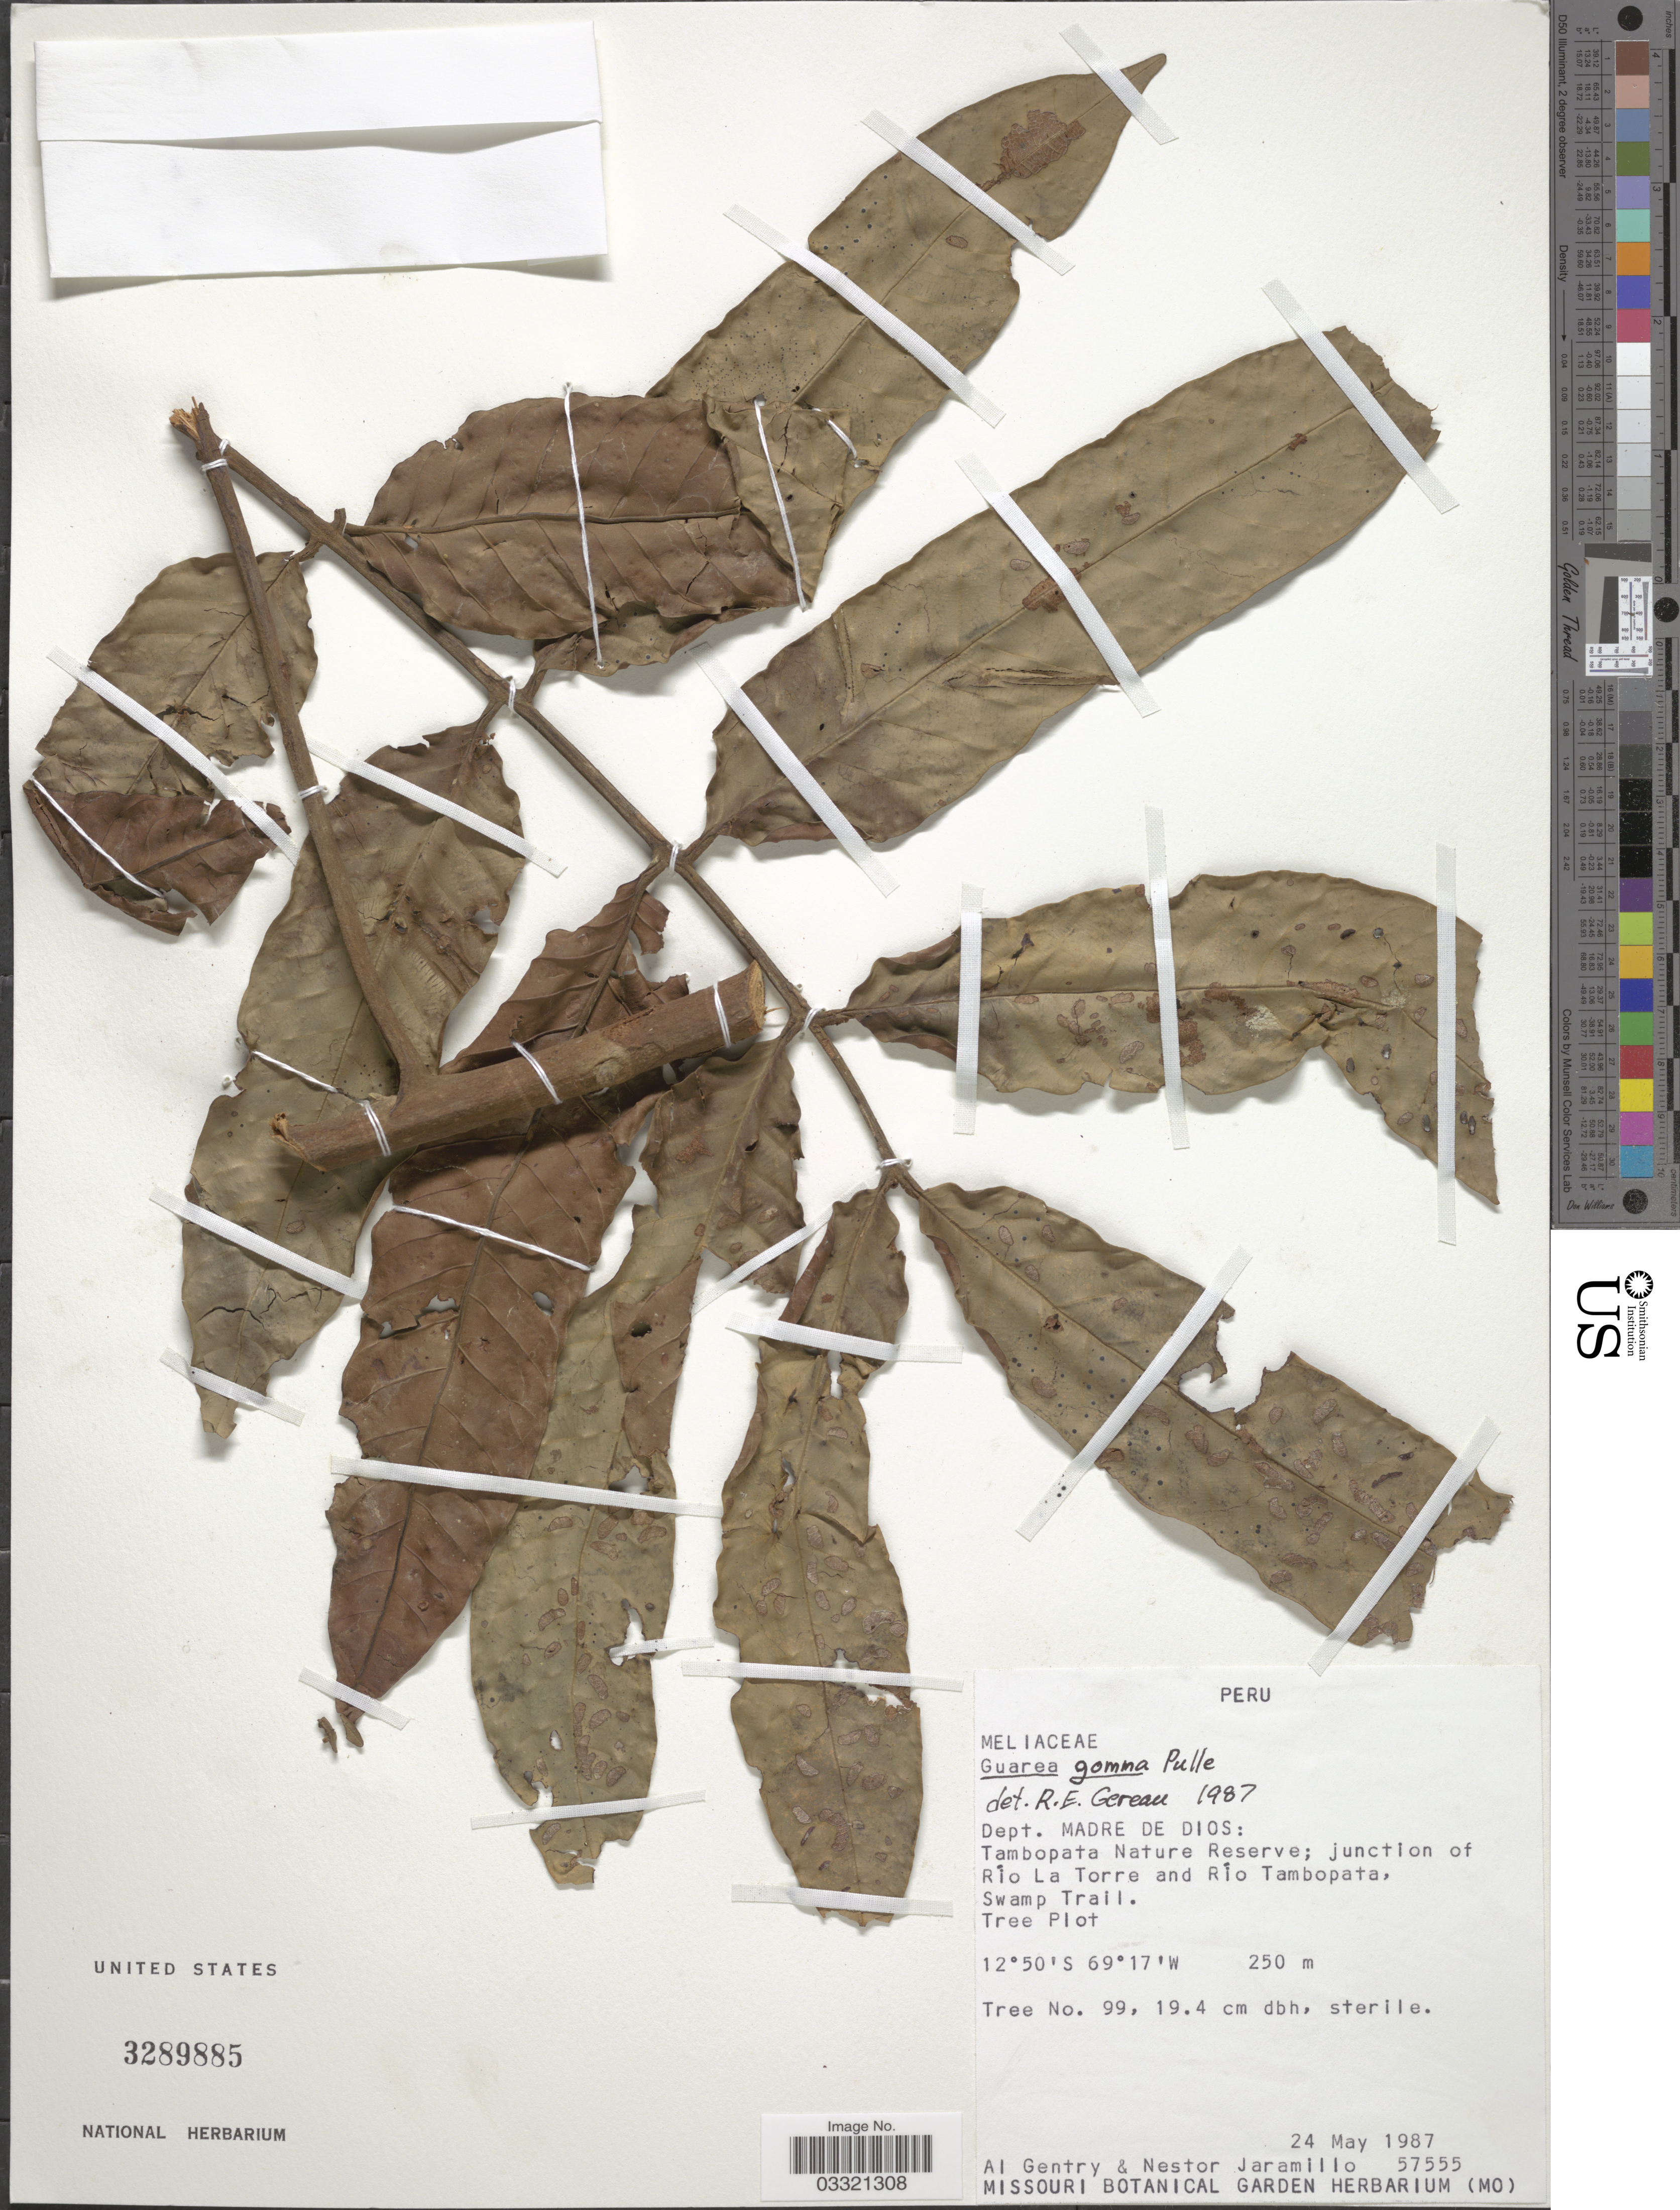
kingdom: Plantae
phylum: Tracheophyta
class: Magnoliopsida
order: Sapindales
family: Meliaceae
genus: Guarea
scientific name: Guarea gomma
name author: Pulle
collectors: A. H. Gentry & N. Jaramillo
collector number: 57555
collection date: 1987-05-24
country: Peru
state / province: Madre de Dios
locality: Dept. Madre de Dios: Tambopata Nature Reserve; junction of Río La Torre and Río Tambopata. Swamp Trail.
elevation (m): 250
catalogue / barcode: US 3289885